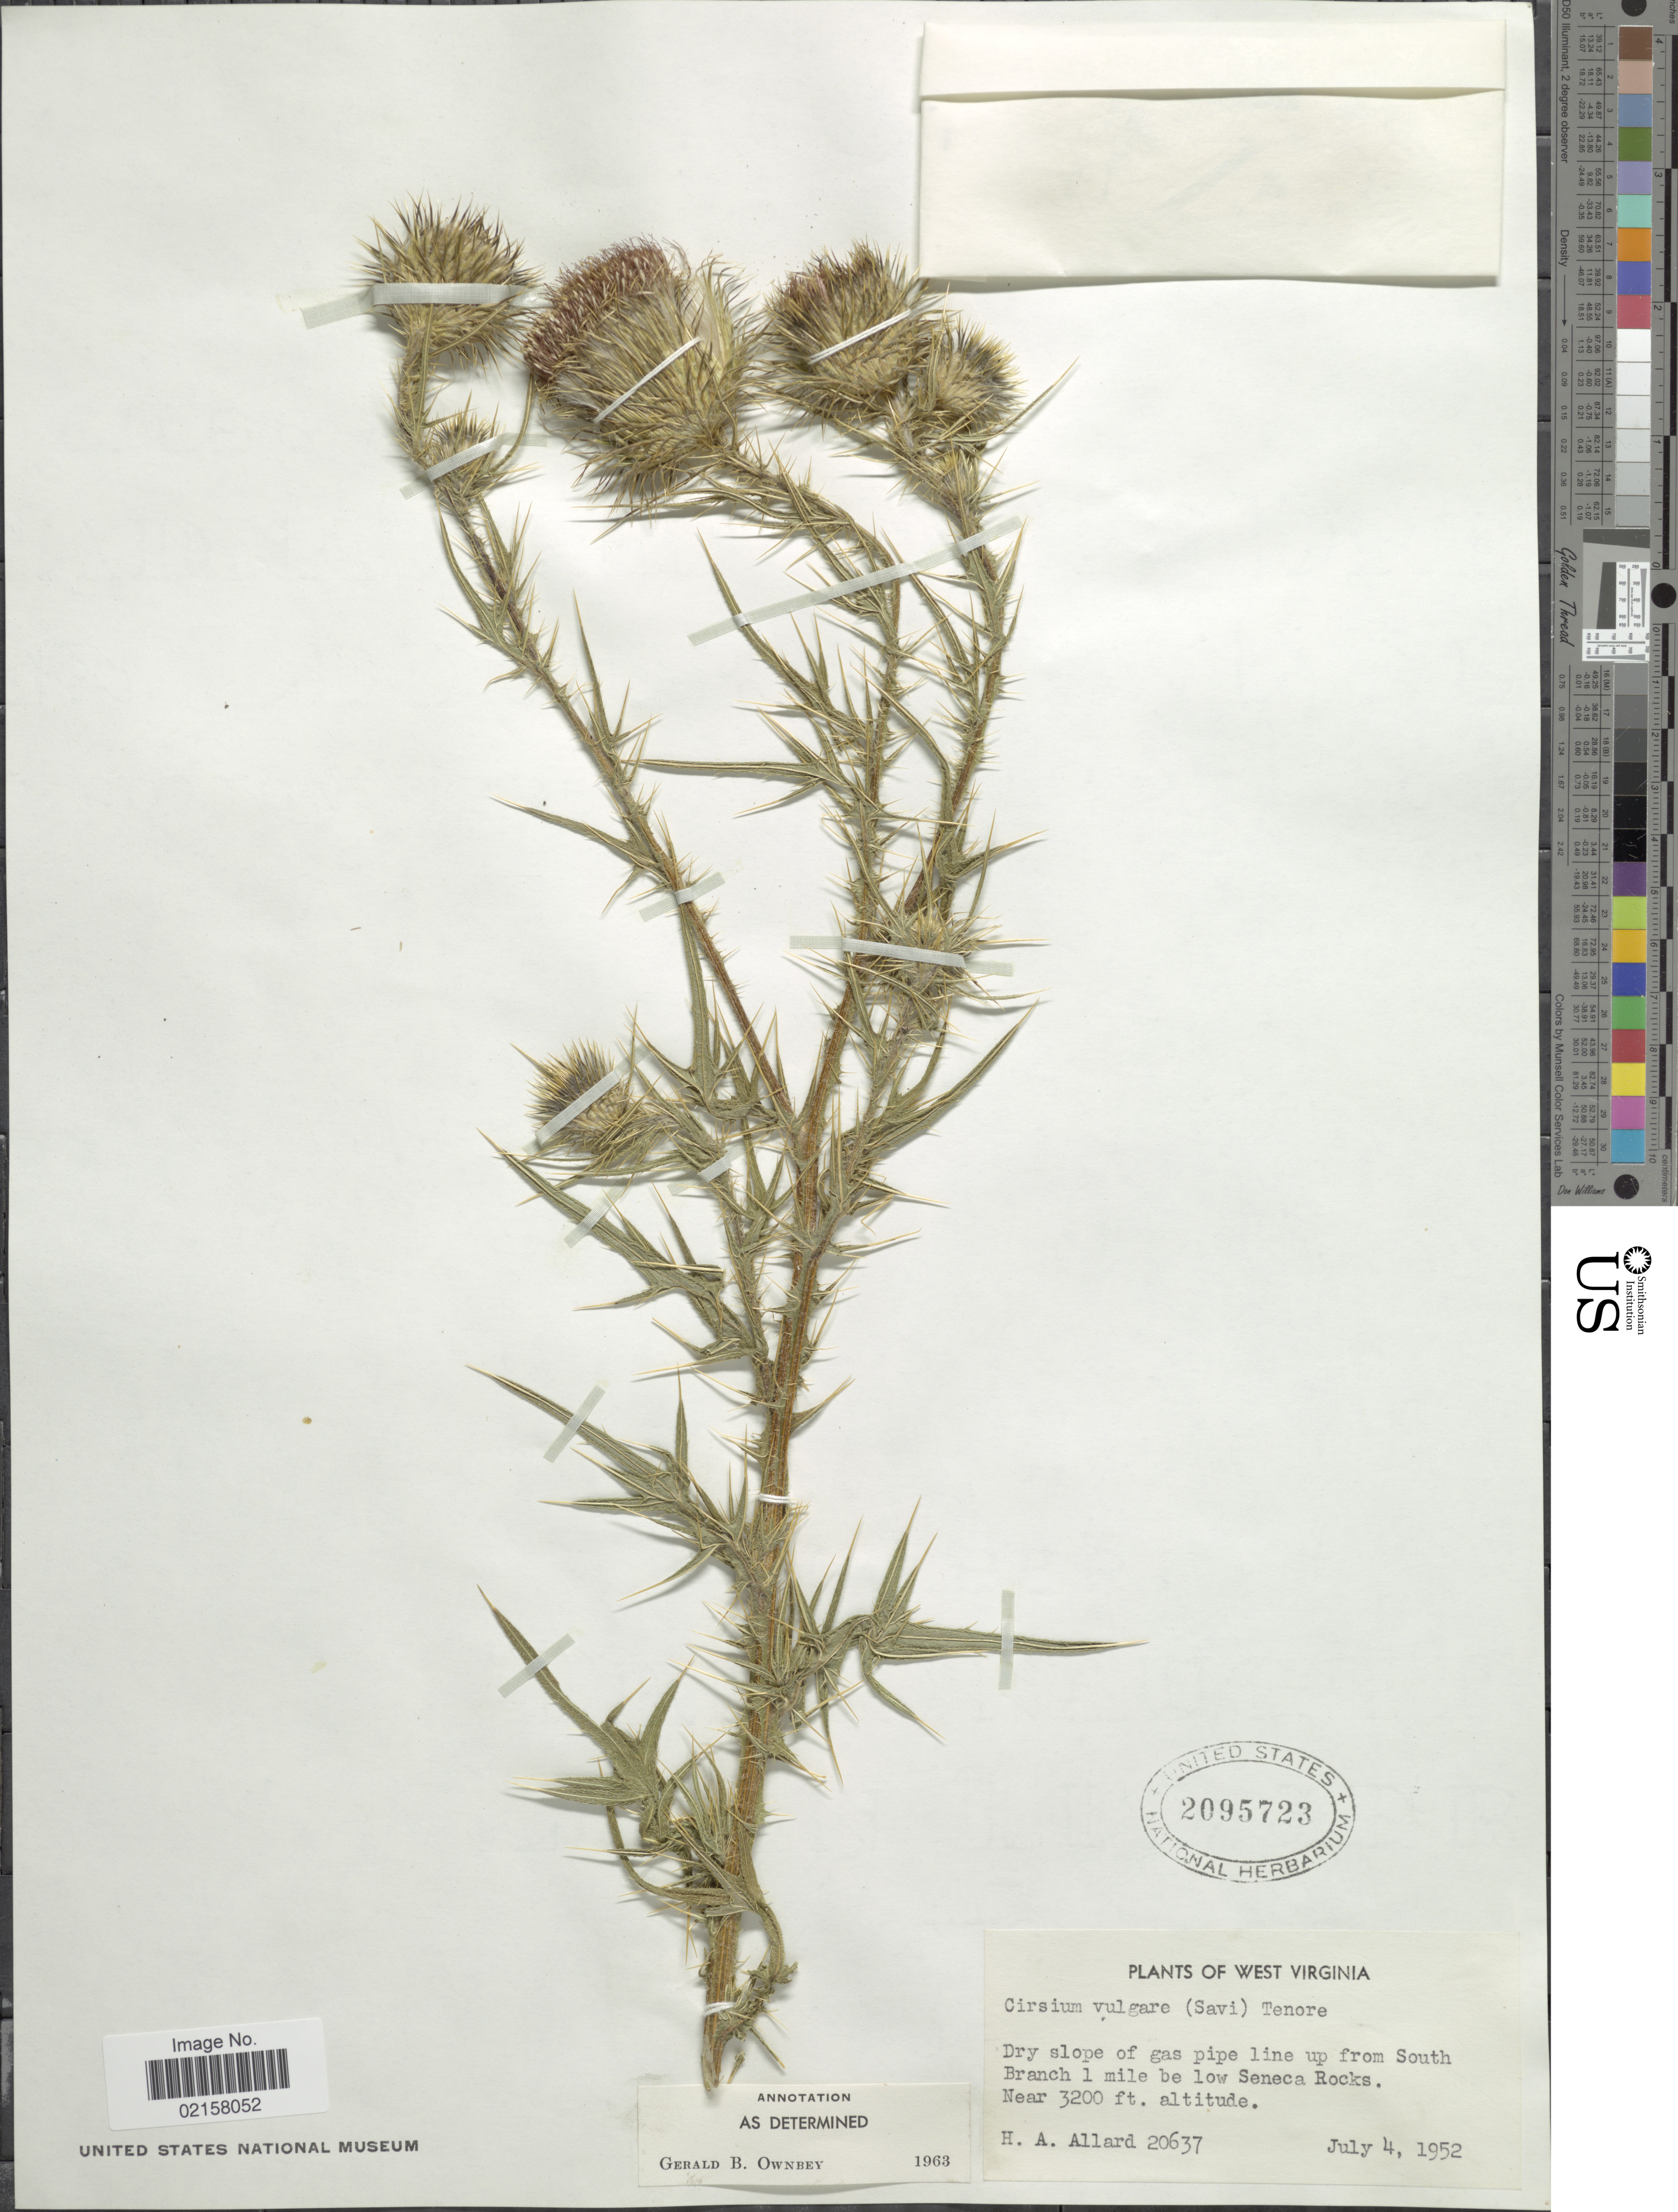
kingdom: Plantae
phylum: Tracheophyta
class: Magnoliopsida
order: Asterales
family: Asteraceae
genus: Cirsium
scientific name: Cirsium vulgare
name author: (Savi) Ten.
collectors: H. A. Allard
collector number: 20637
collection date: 1952-07-04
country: United States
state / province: West Virginia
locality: Dry slope of gas pipe line up from South Branch 1 mile below Seneca Rocks.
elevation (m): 975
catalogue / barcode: US 2095723